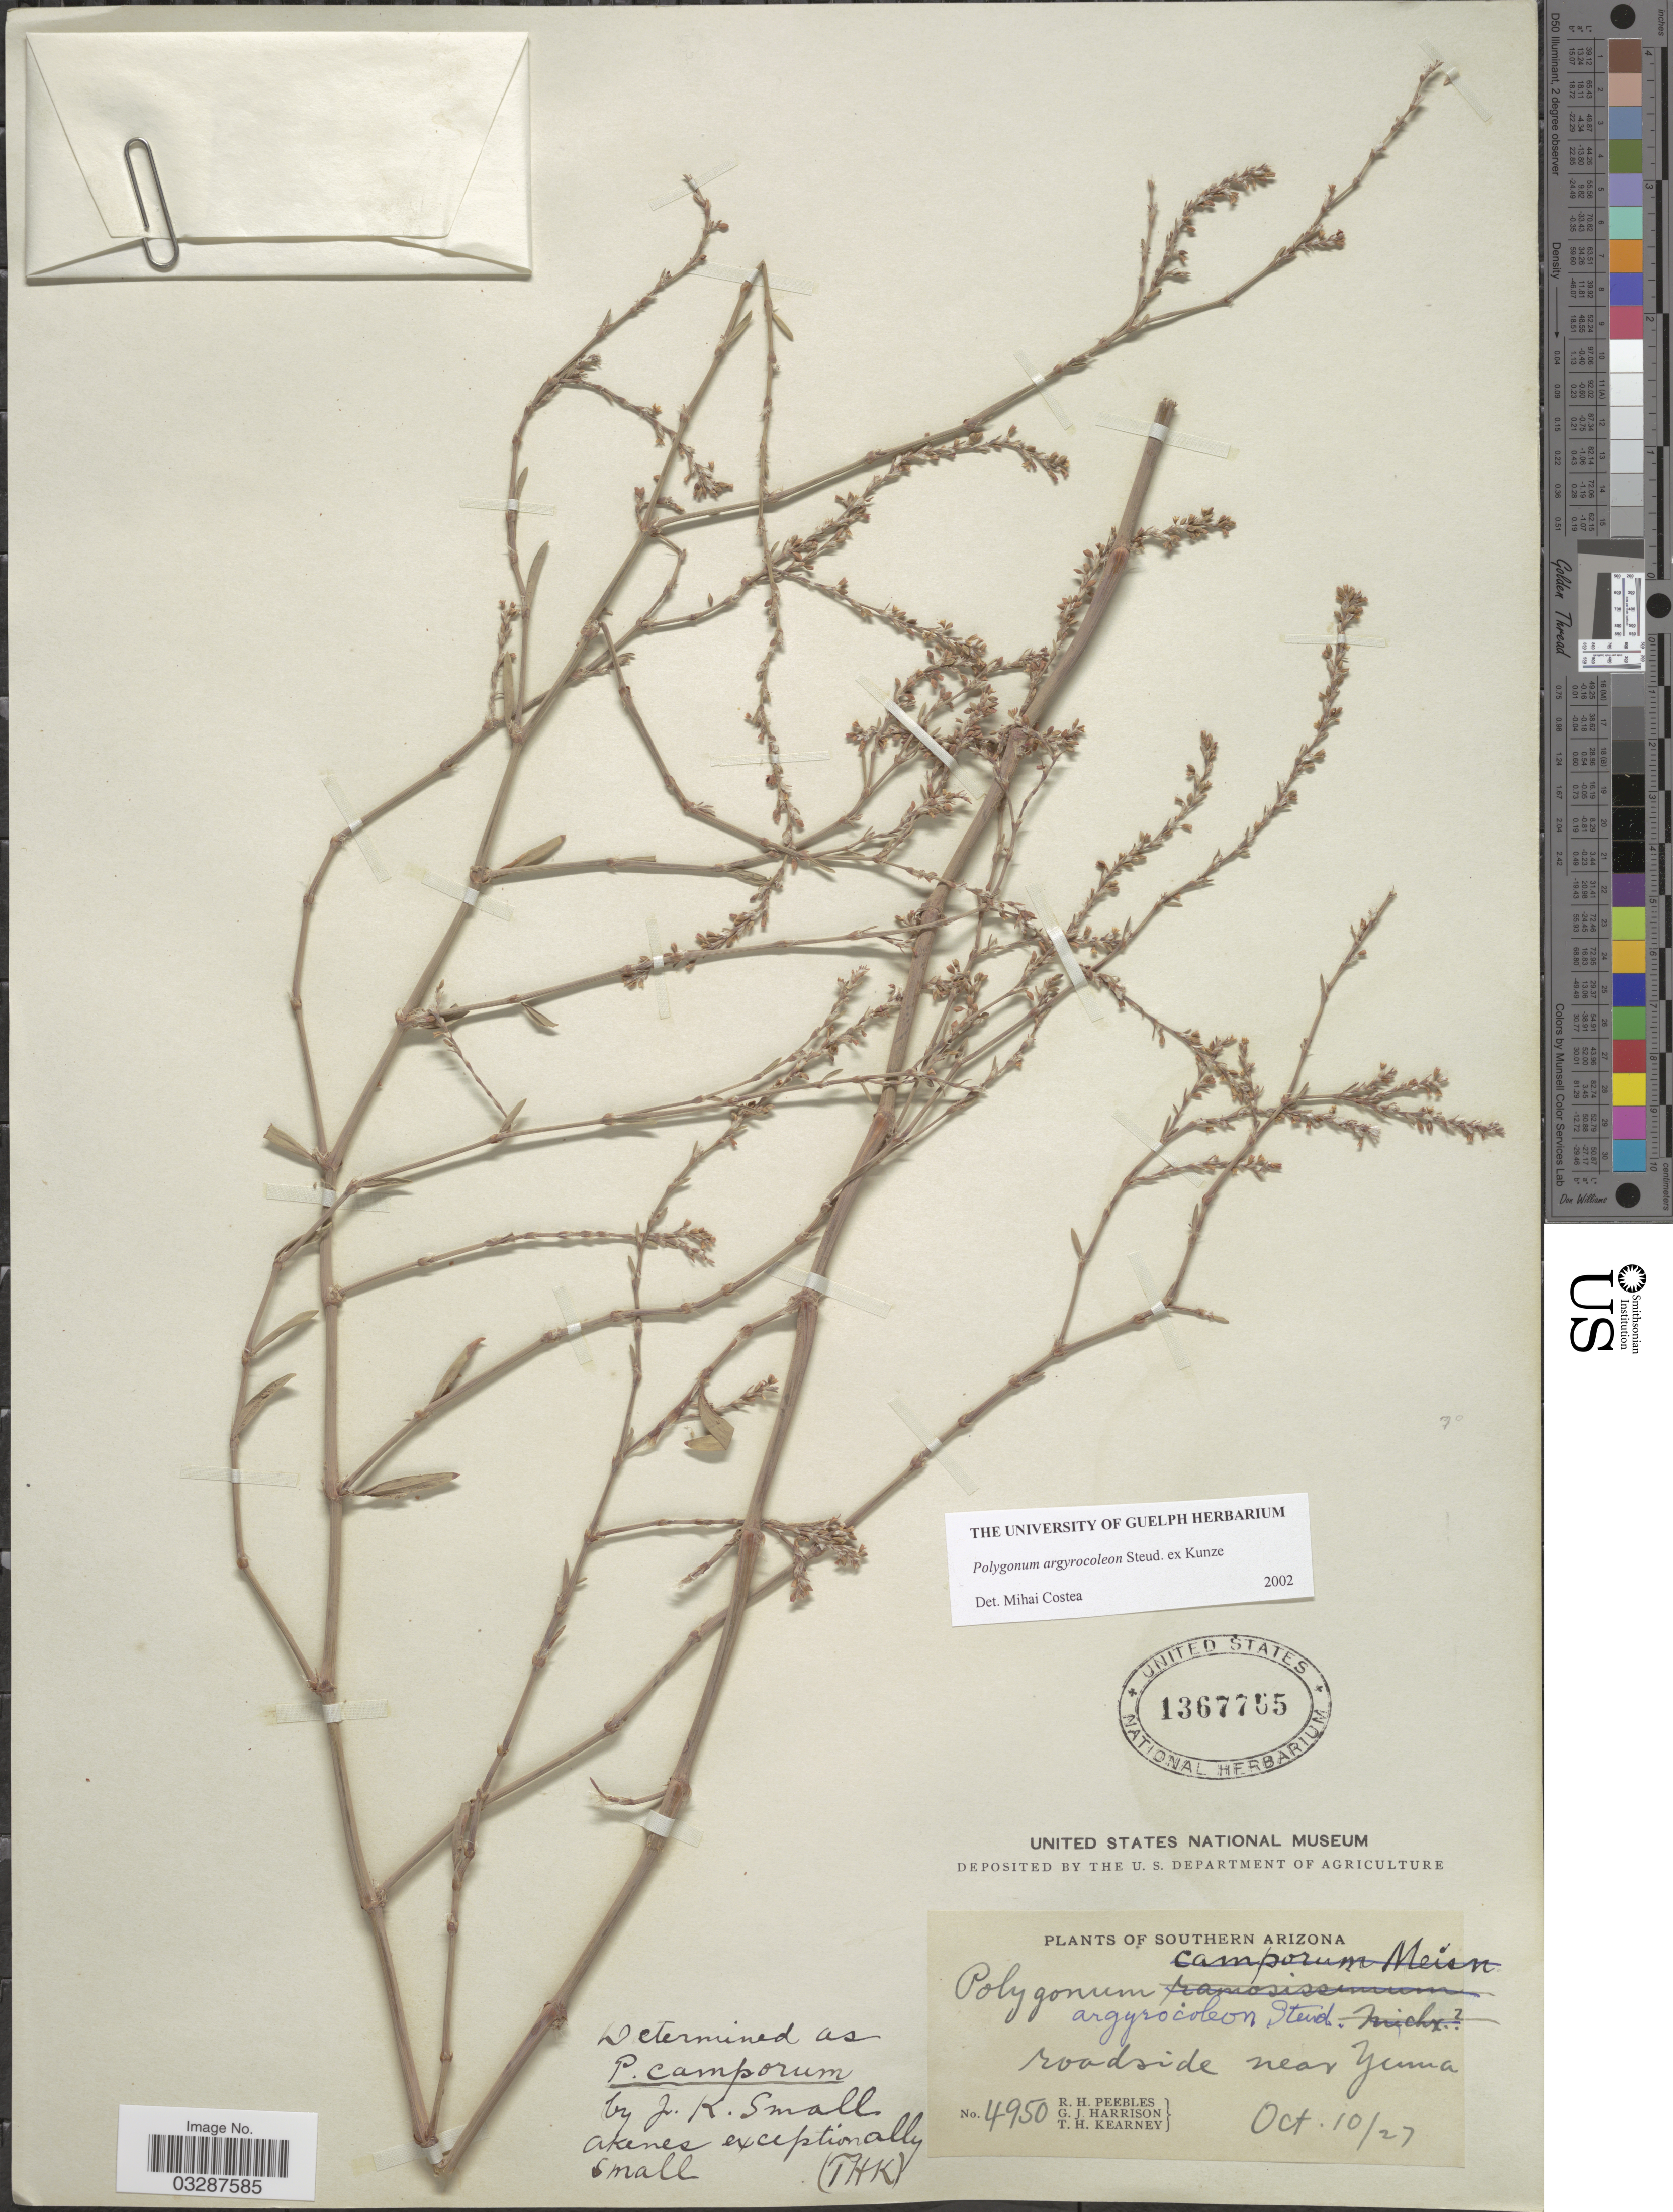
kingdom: Plantae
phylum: Tracheophyta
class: Magnoliopsida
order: Caryophyllales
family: Polygonaceae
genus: Polygonum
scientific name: Polygonum argyrocoleon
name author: Steud. ex Kunze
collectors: R. H. Peebles, G. J. Harrison & T. H. Kearney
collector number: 4950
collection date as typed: Transcribed d/m/y: 10/10/27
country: United States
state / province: Arizona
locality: Southern Arizona. Near Yuma.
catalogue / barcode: US 1367755